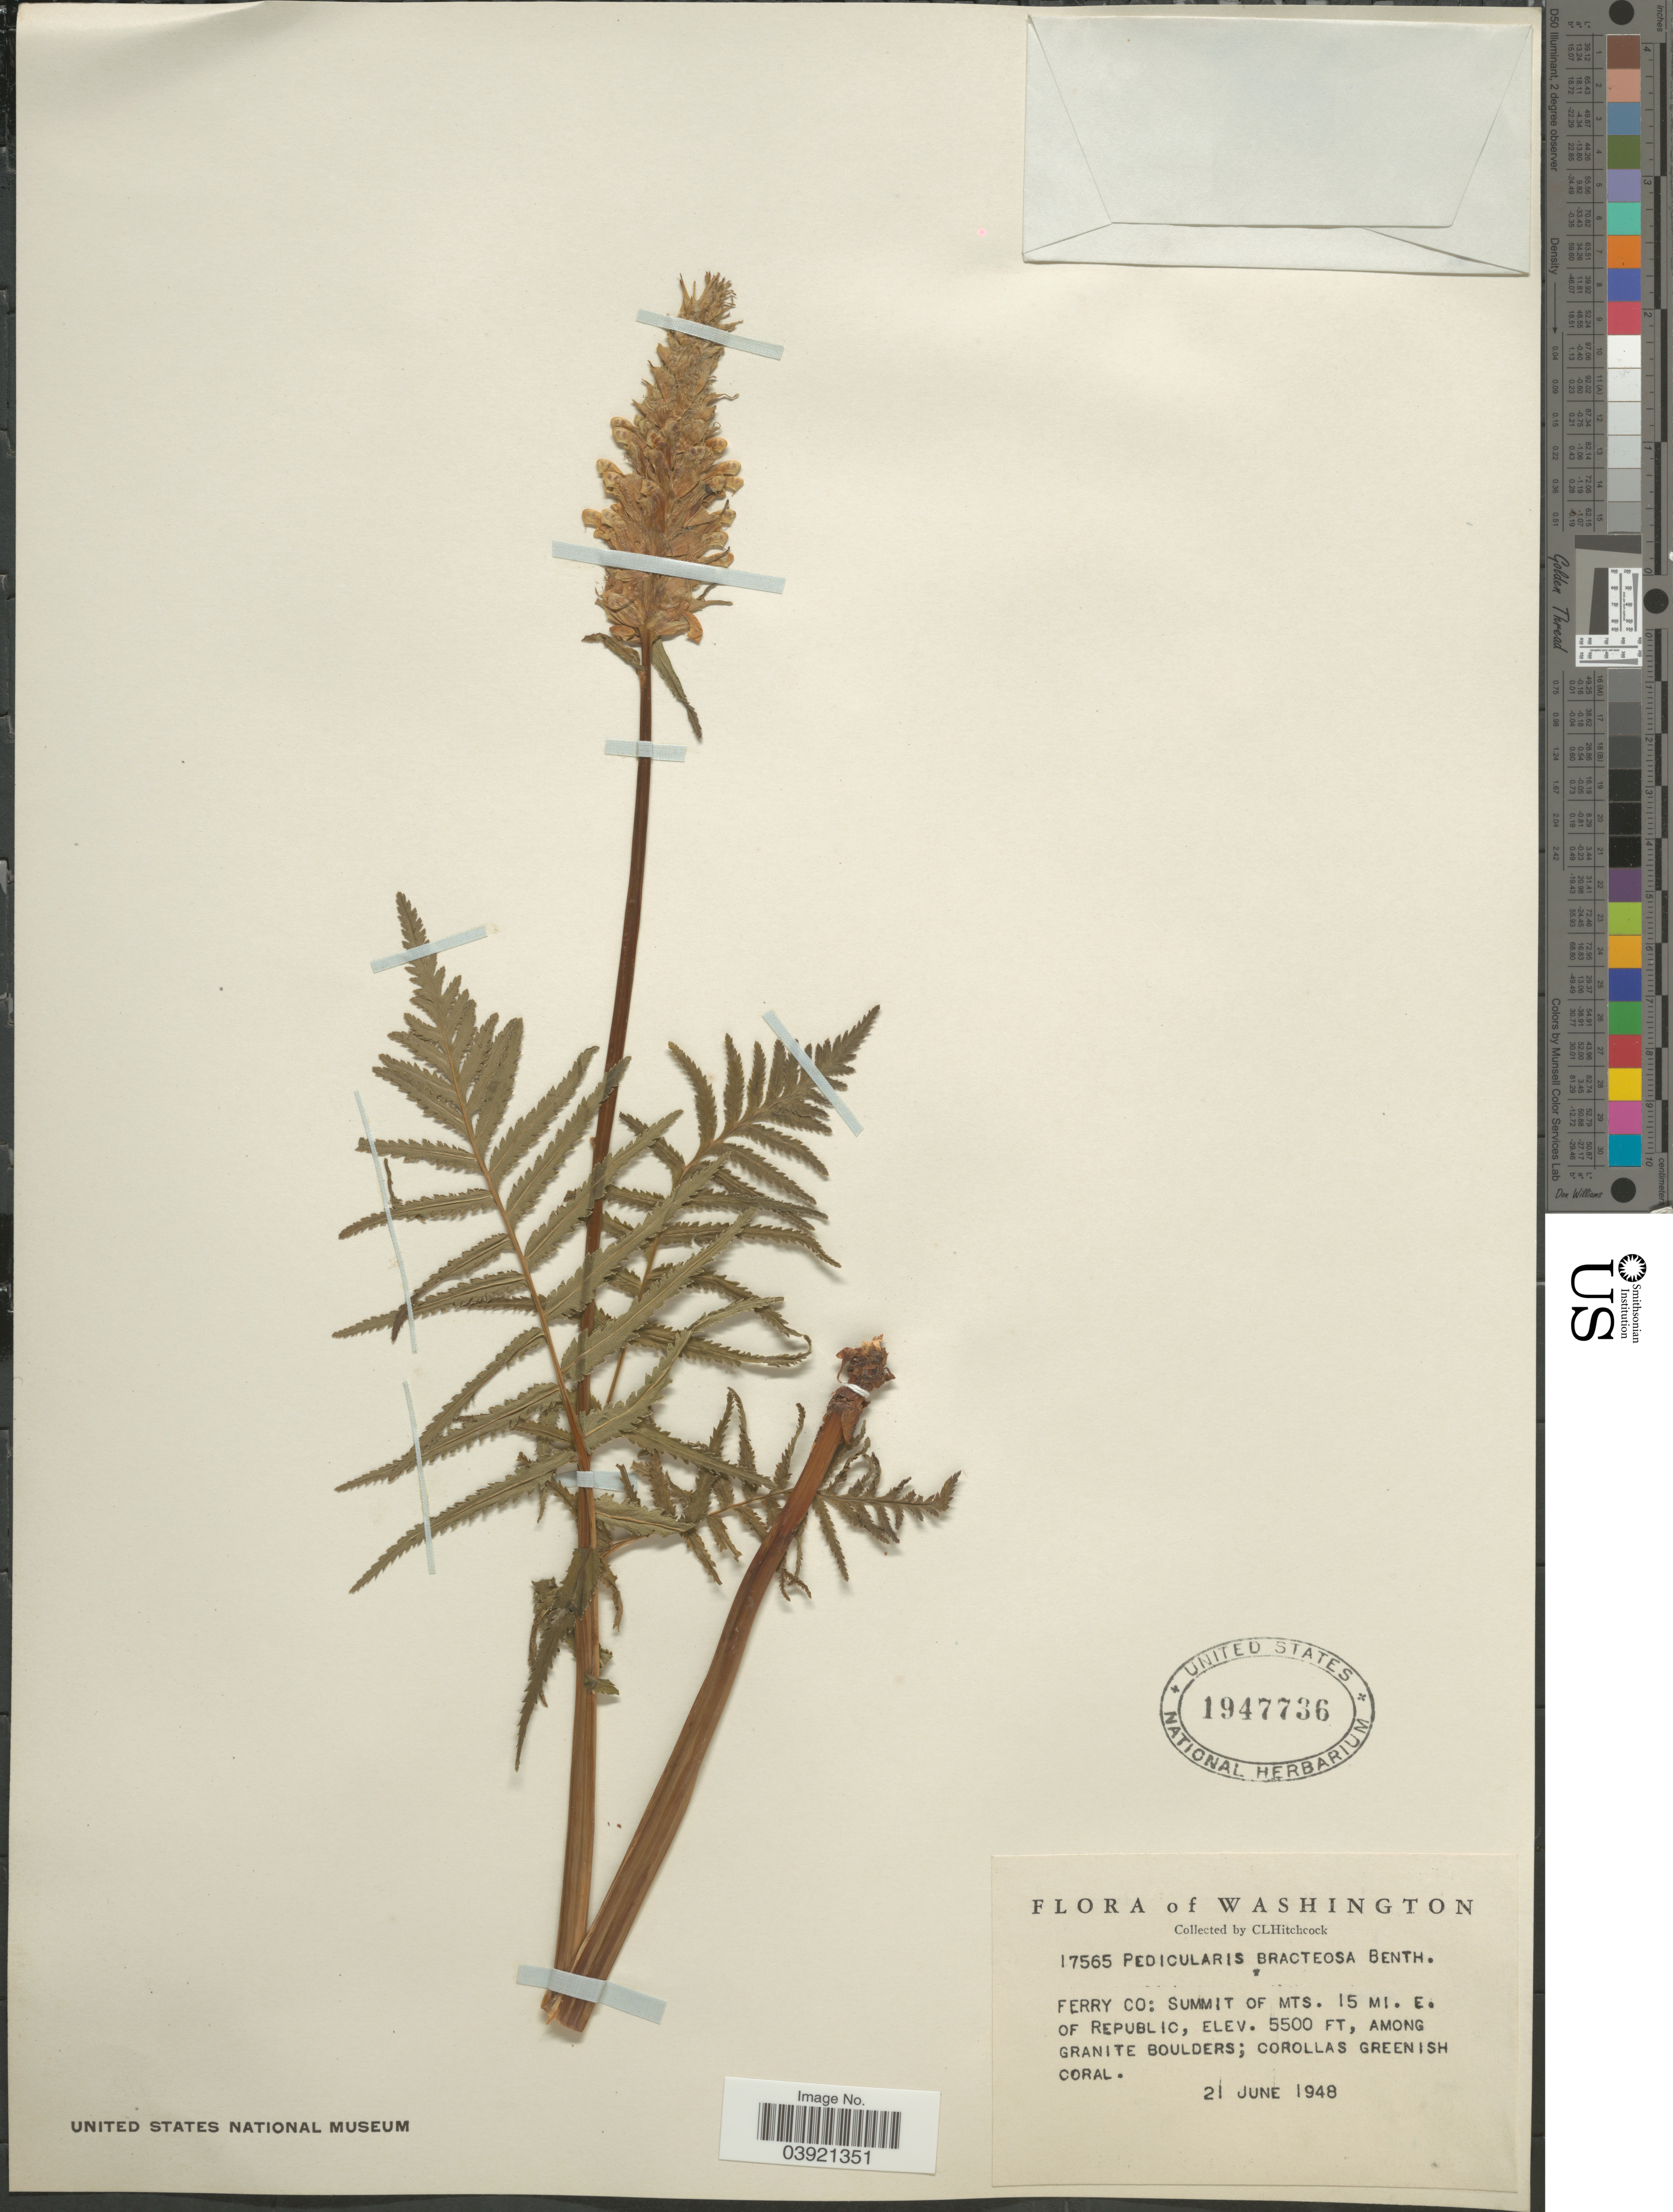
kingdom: Plantae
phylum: Tracheophyta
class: Magnoliopsida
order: Lamiales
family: Orobanchaceae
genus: Pedicularis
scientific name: Pedicularis bracteosa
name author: Benth.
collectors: C. L. Hitchcock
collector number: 17565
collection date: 1948-06-21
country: United States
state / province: Washington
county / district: Ferry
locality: Ferry Co: Summit of Mts. 15 mi. E. of Republic, among granite boulders.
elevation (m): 1676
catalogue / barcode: US 1947736